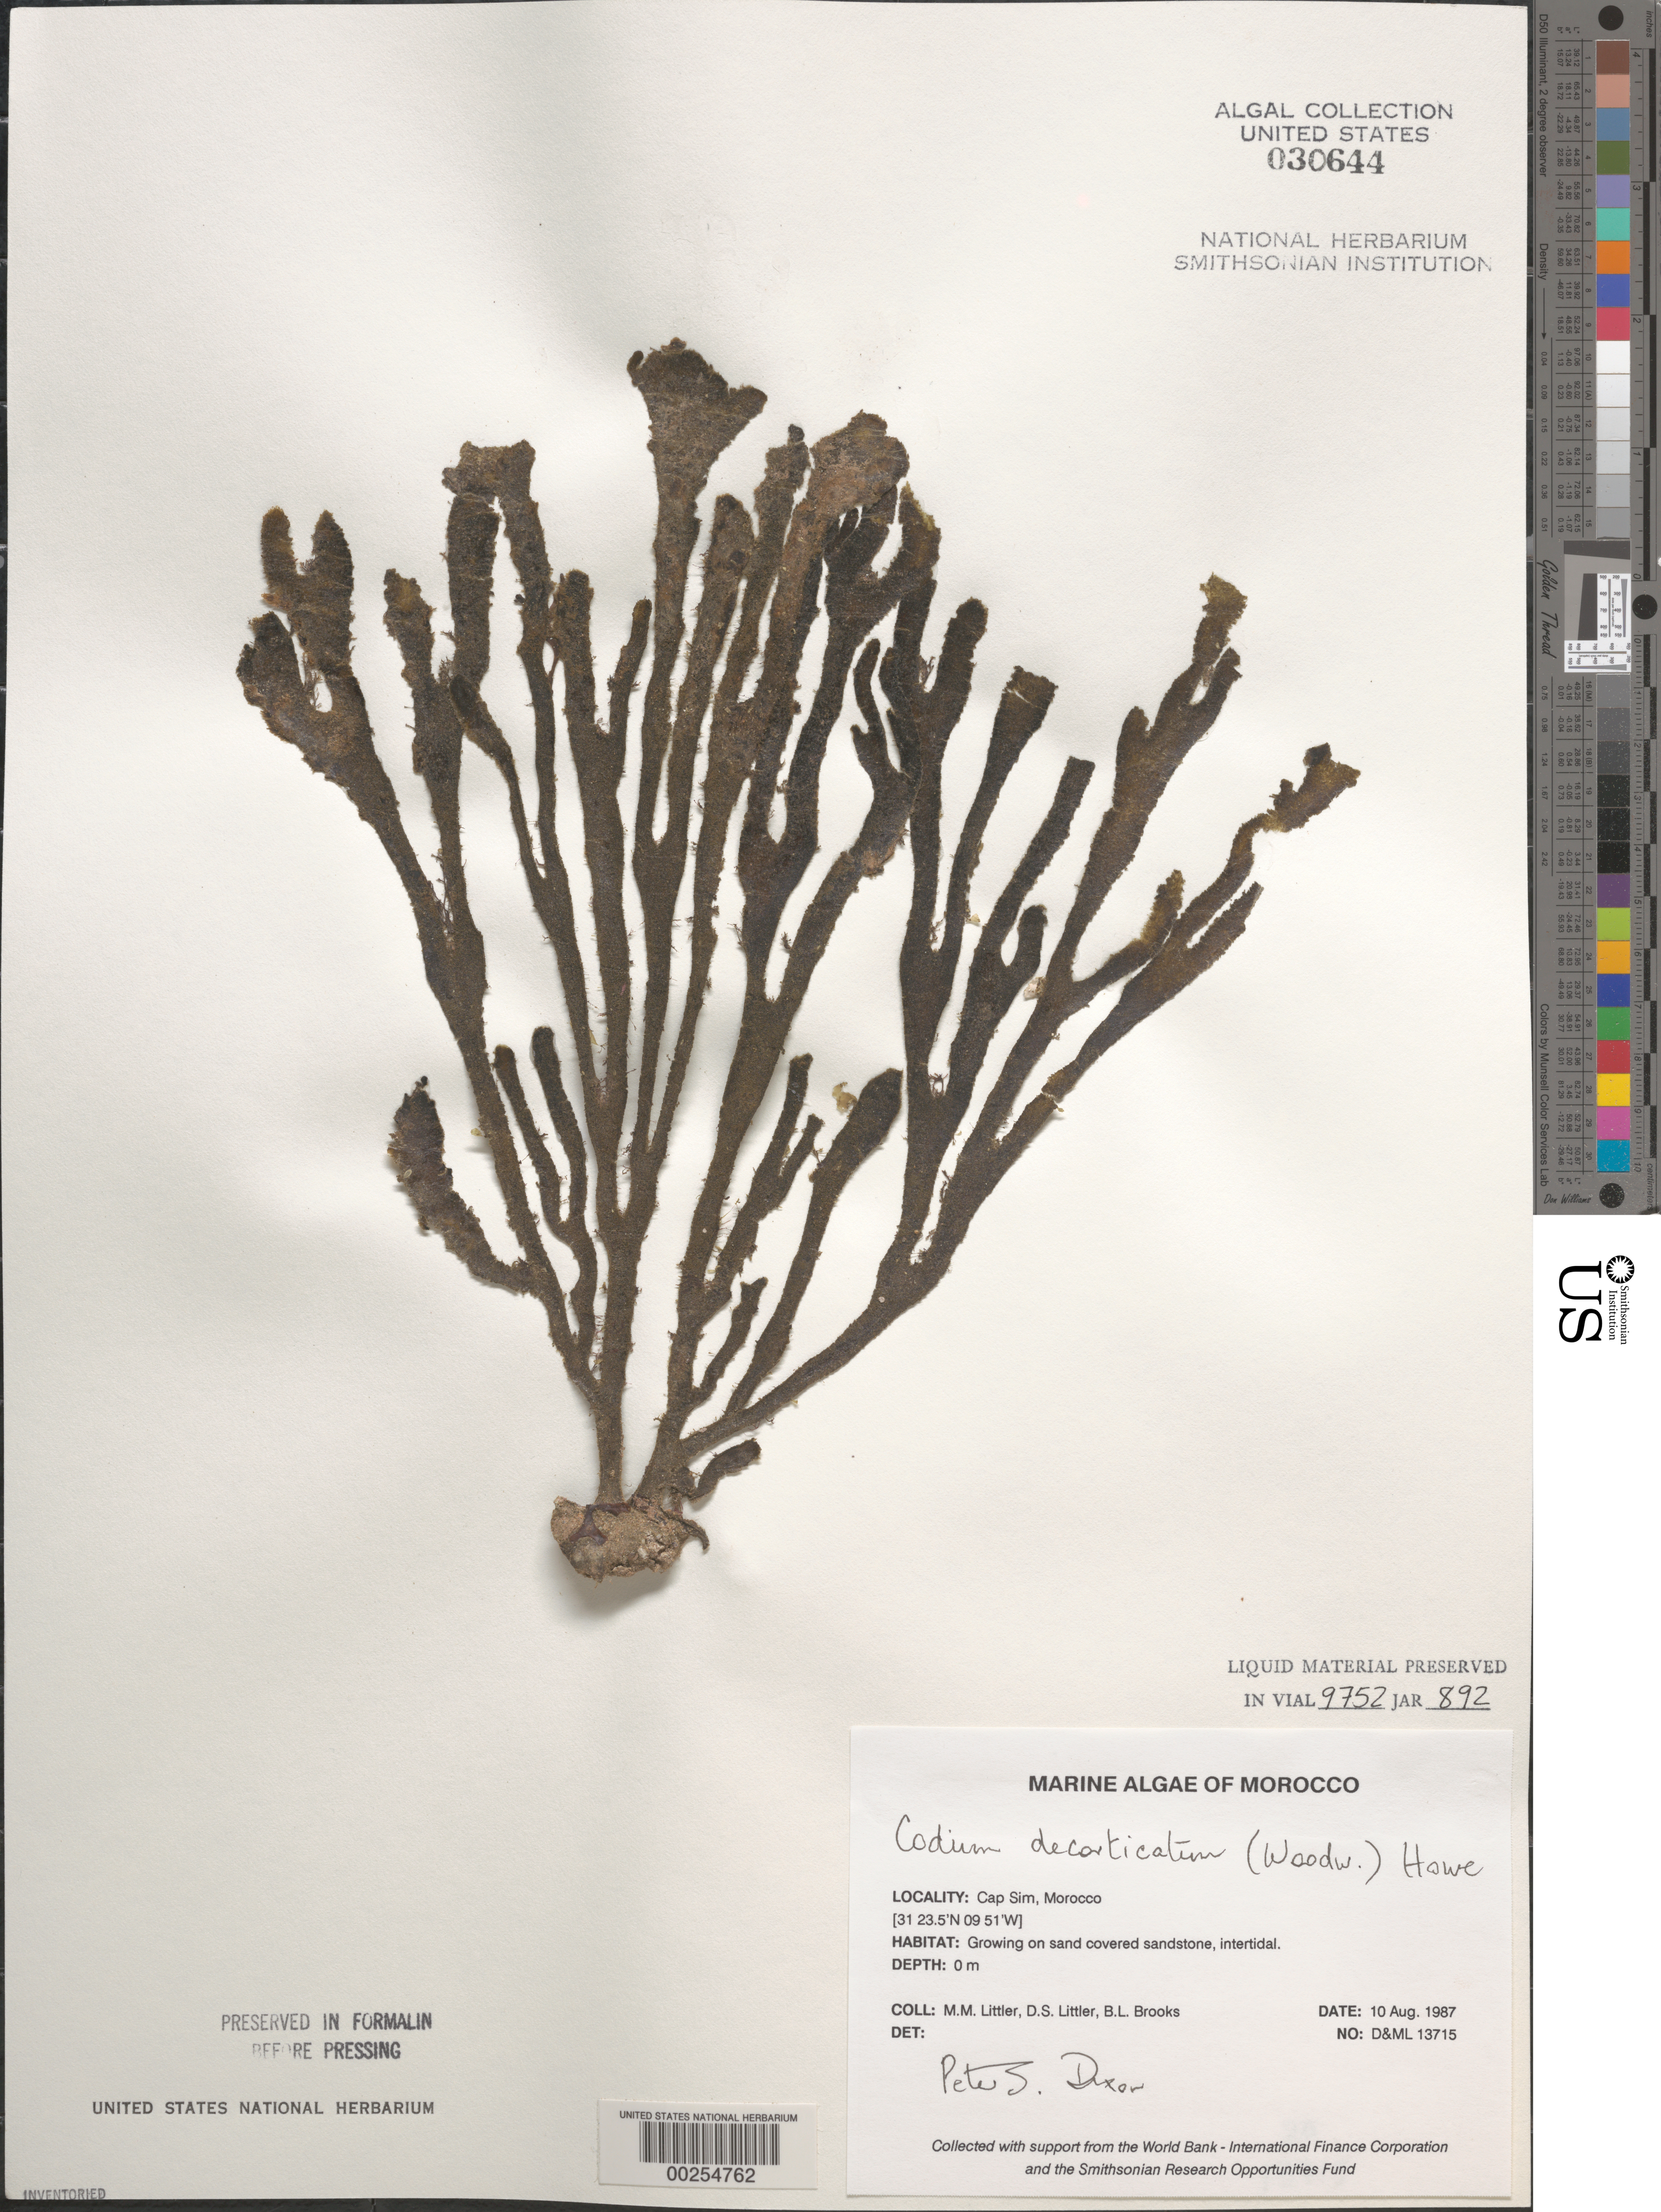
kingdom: Plantae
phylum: Chlorophyta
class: Ulvophyceae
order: Bryopsidales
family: Codiaceae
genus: Codium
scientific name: Codium decorticatum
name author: (Woodw.) M. Howe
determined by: Dixon, P. S.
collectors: M. M. Littler, D. S. Littler & B. Brooks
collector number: D&ML 13715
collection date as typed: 10 Aug 1987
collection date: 1987-08-10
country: Morocco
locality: Cap Sim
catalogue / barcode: US 30644